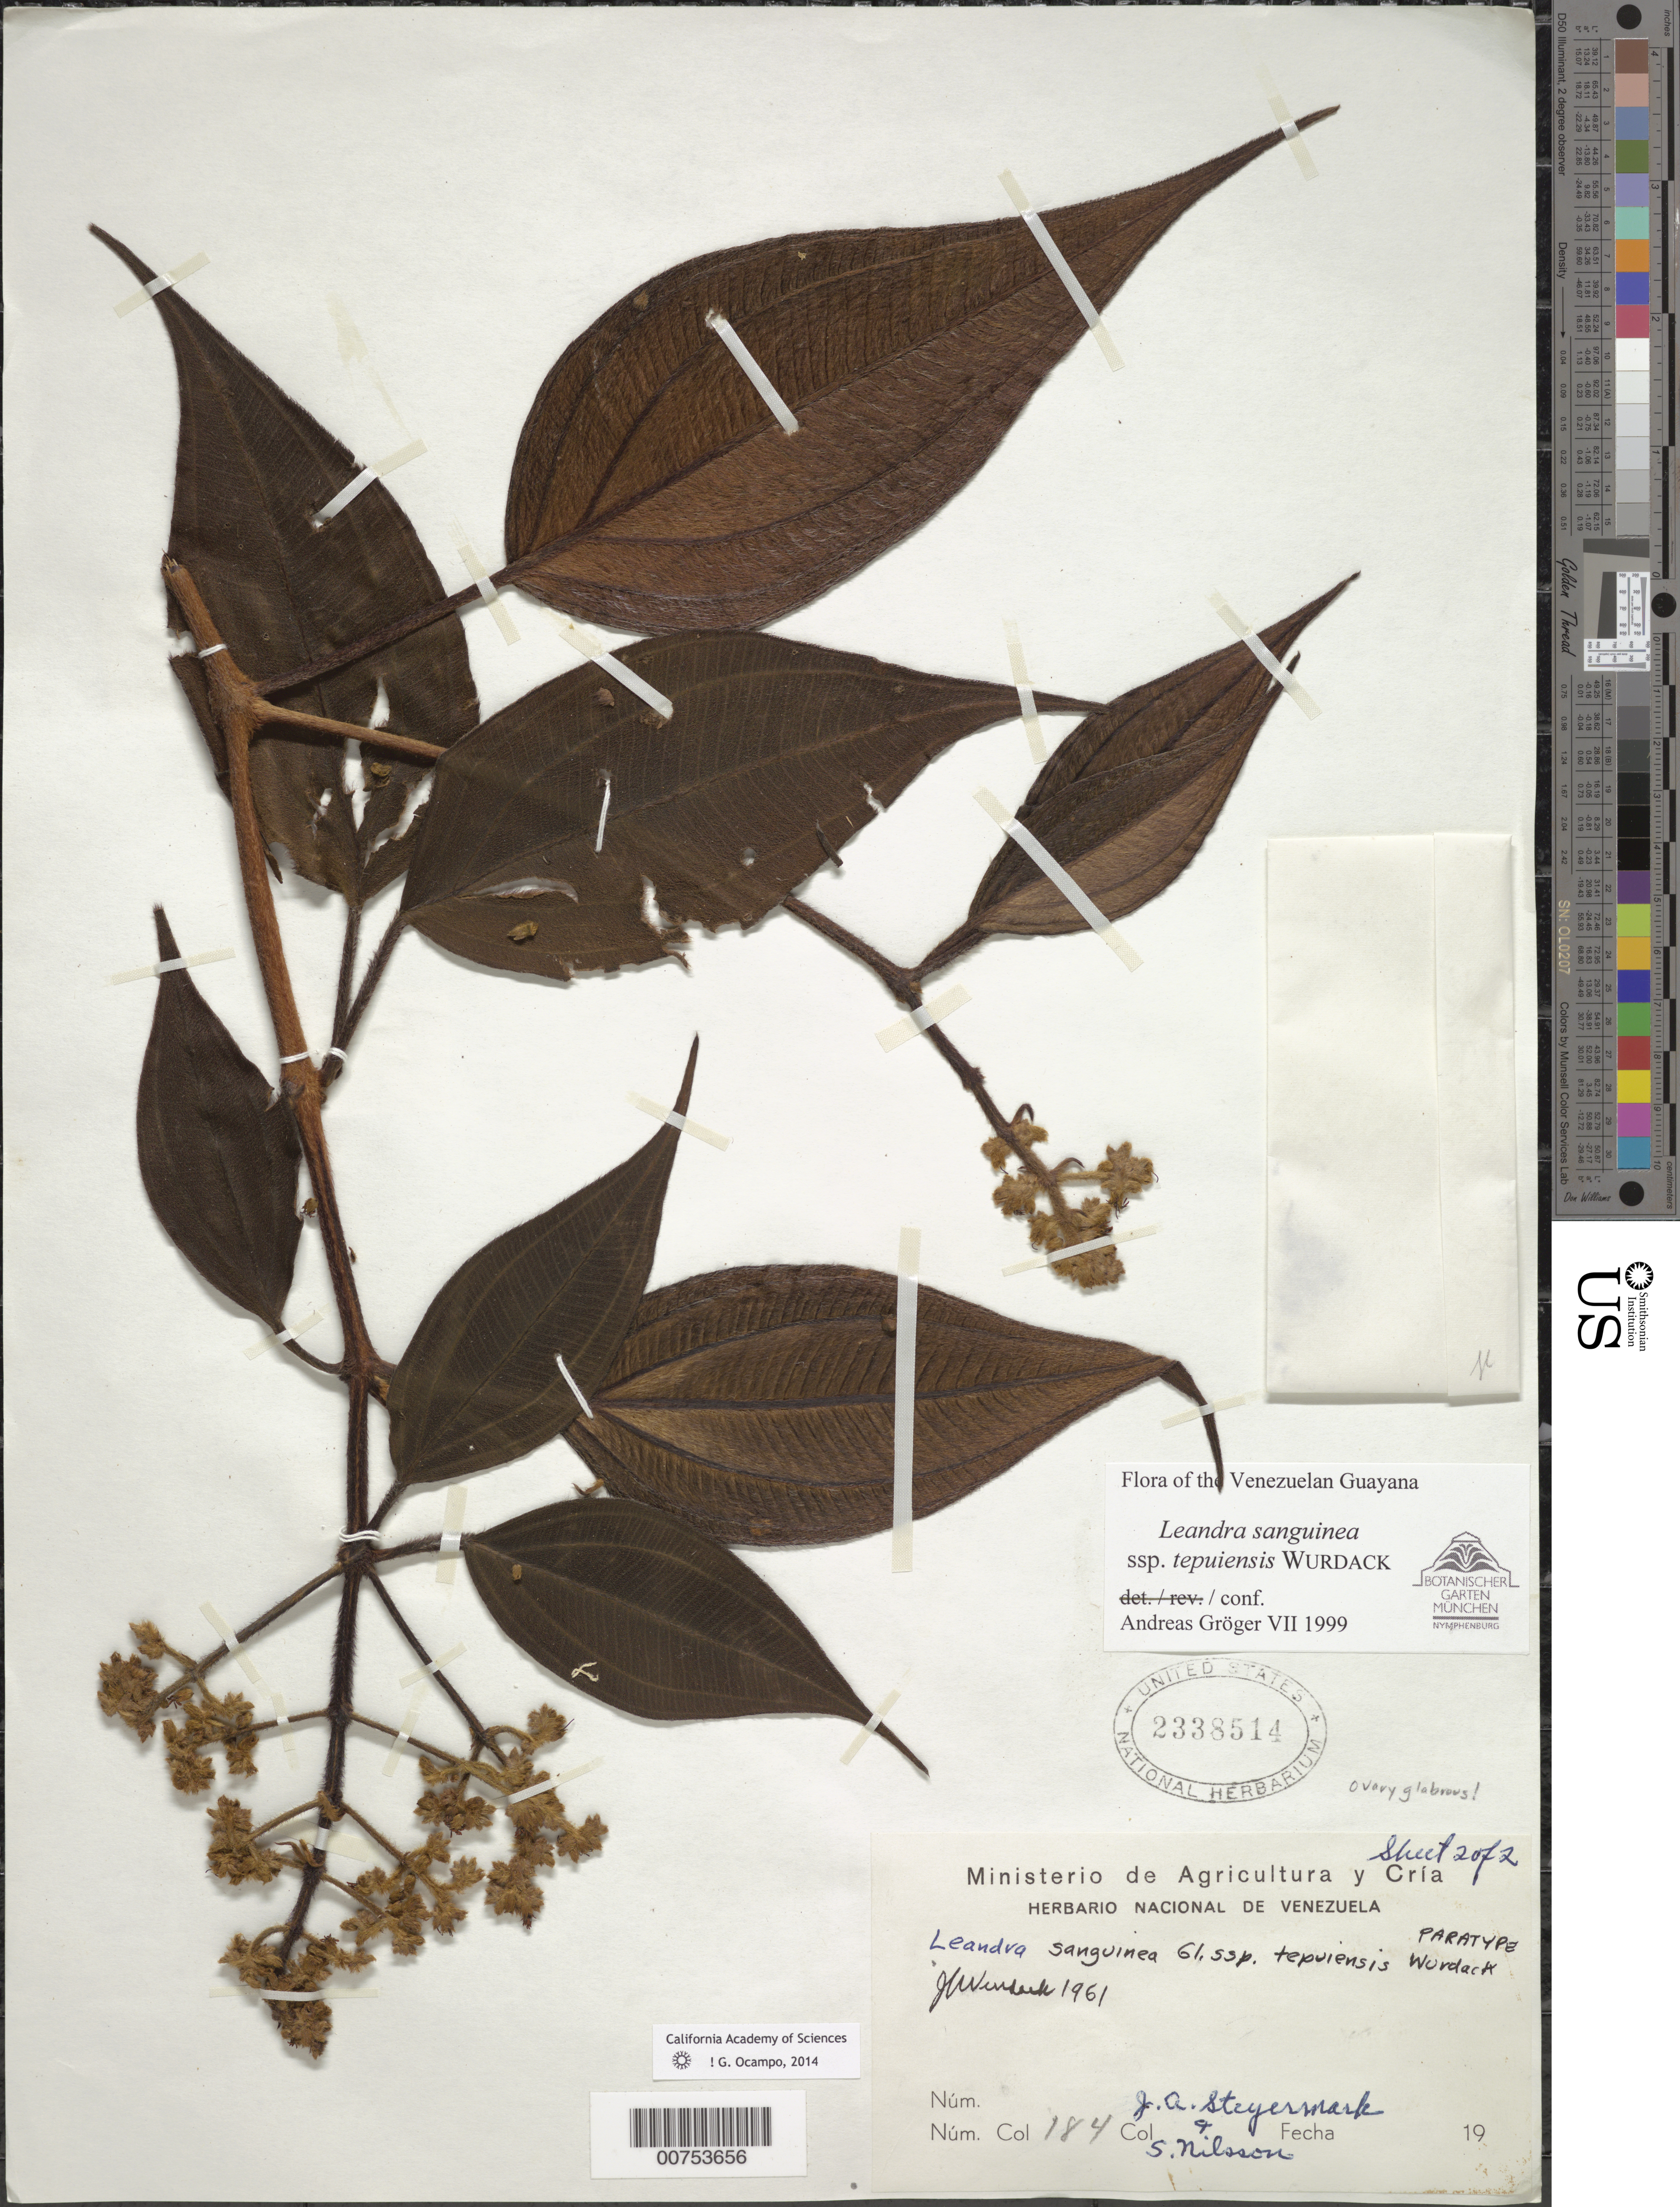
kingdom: Plantae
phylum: Tracheophyta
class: Magnoliopsida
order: Myrtales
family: Melastomataceae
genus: Leandra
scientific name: Leandra sanguinea subsp. tepuiensis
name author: Wurdack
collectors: J. Steyermark & S. Nilsson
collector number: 184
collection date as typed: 19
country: Venezuela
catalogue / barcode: US 2338514